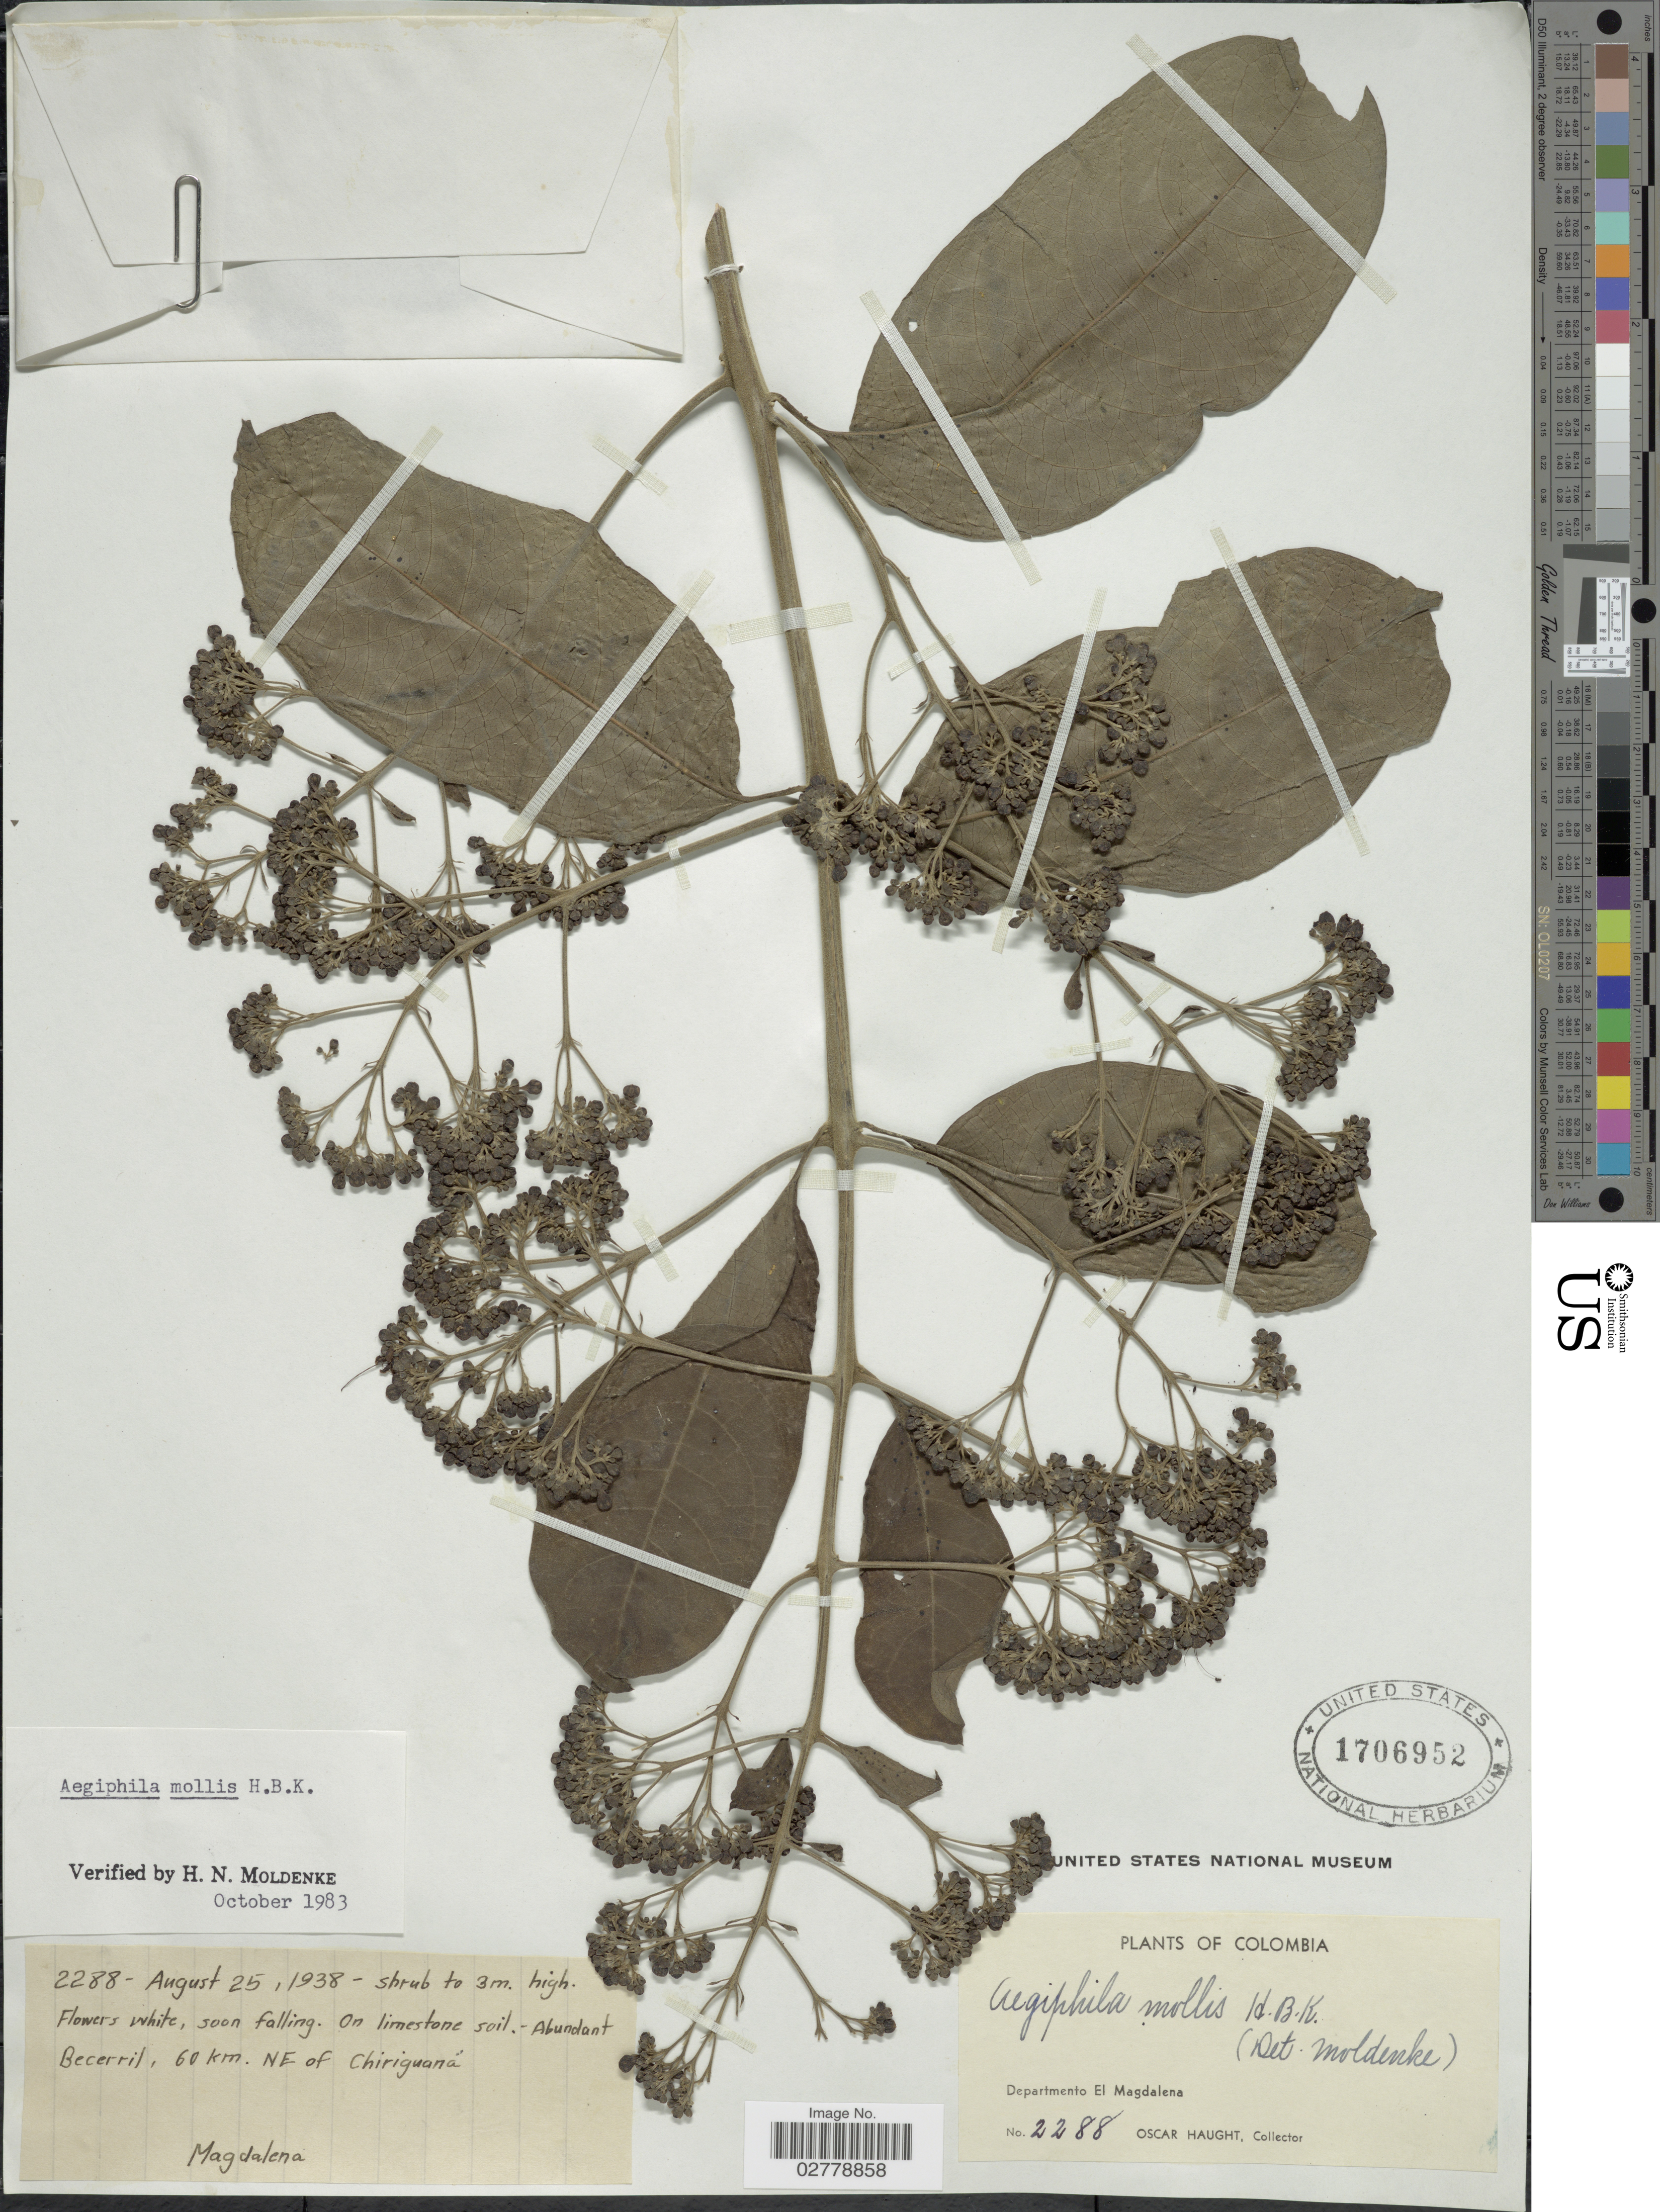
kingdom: Plantae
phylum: Tracheophyta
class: Magnoliopsida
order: Lamiales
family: Lamiaceae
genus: Aegiphila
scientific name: Aegiphila mollis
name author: Kunth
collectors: O. L. Haught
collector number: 2288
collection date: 1938-08-25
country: Colombia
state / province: Magdalena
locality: Departmento El Magdalena, Abundant Becerril, 60 km. NE of Chiriguaná.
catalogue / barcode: US 1706952